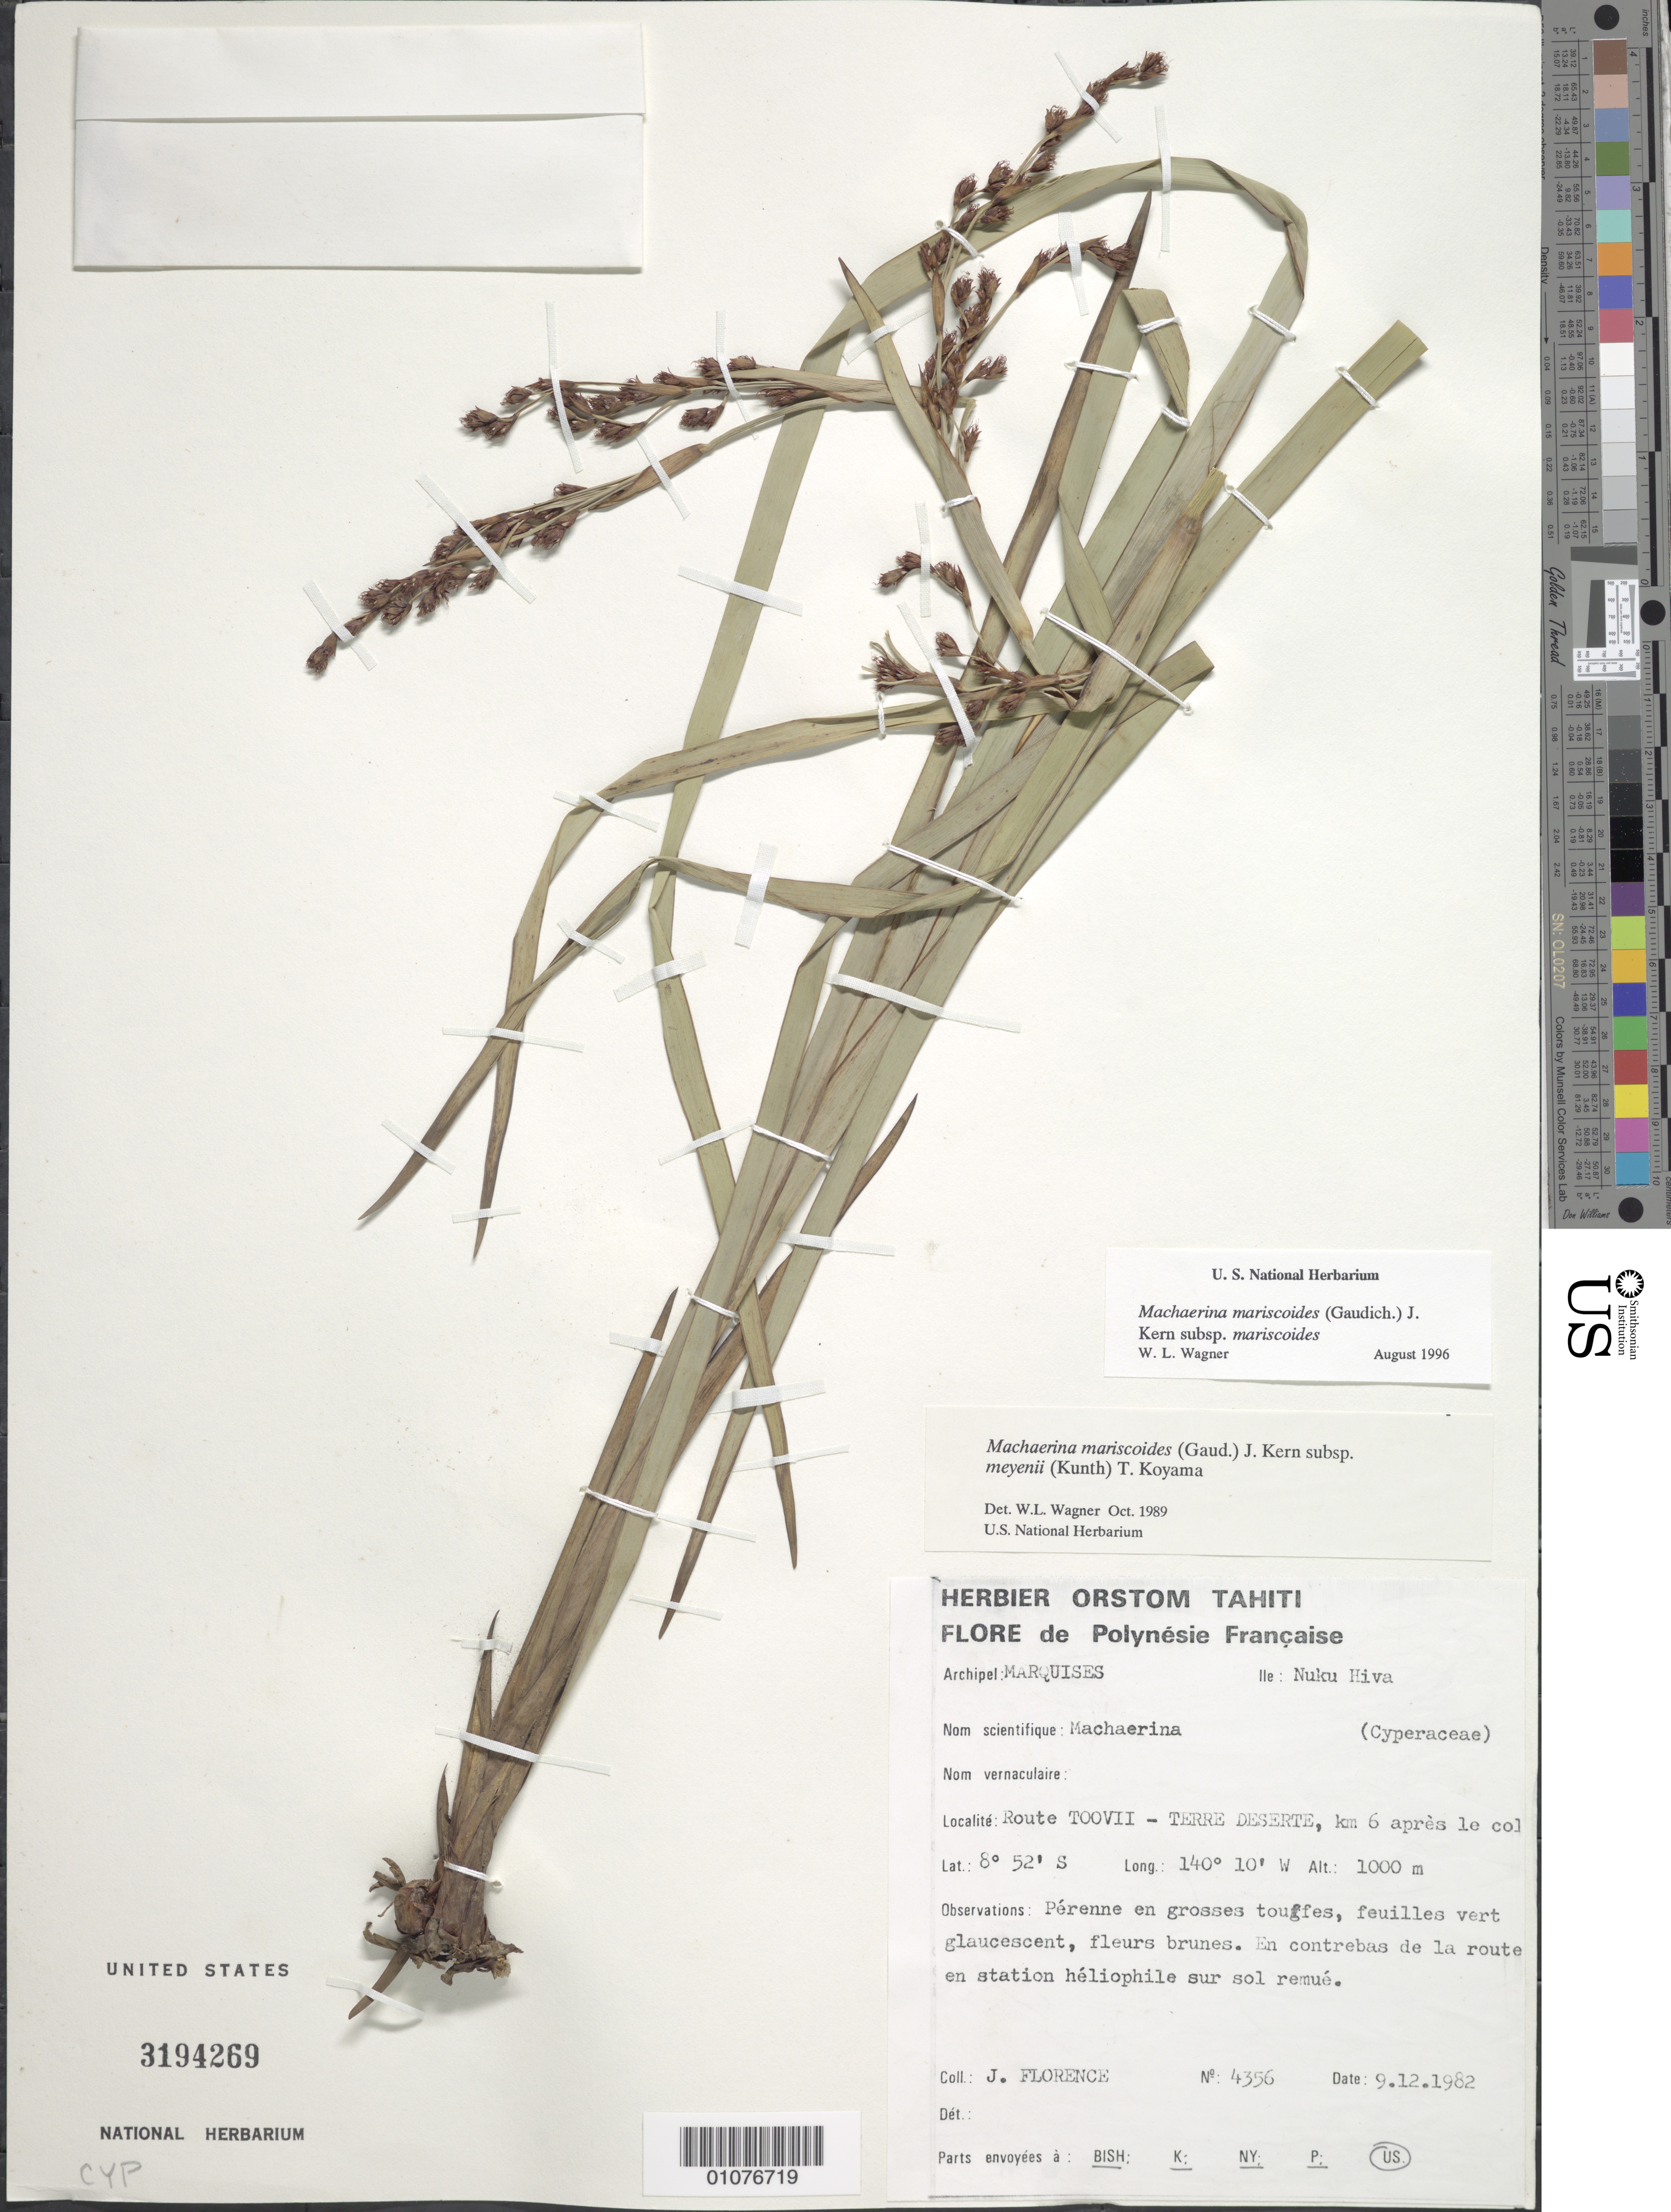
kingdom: Plantae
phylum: Tracheophyta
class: Liliopsida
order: Poales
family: Cyperaceae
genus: Machaerina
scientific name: Machaerina mariscoides subsp. mariscoides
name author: (Gaudich.) J. Kern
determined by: Wagner, W. L., (BOT), Smithsonian Institution - National Museum of Natural History (UNITED STATES)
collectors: J. Florence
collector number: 4356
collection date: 1982-12-09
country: French Polynesia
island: Nuku Hiva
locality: route Toovii-Terre Deserte, km 6 après le col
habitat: En contrebas de la route en station heliophile sur sol remue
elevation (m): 1000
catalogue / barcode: US 3194269